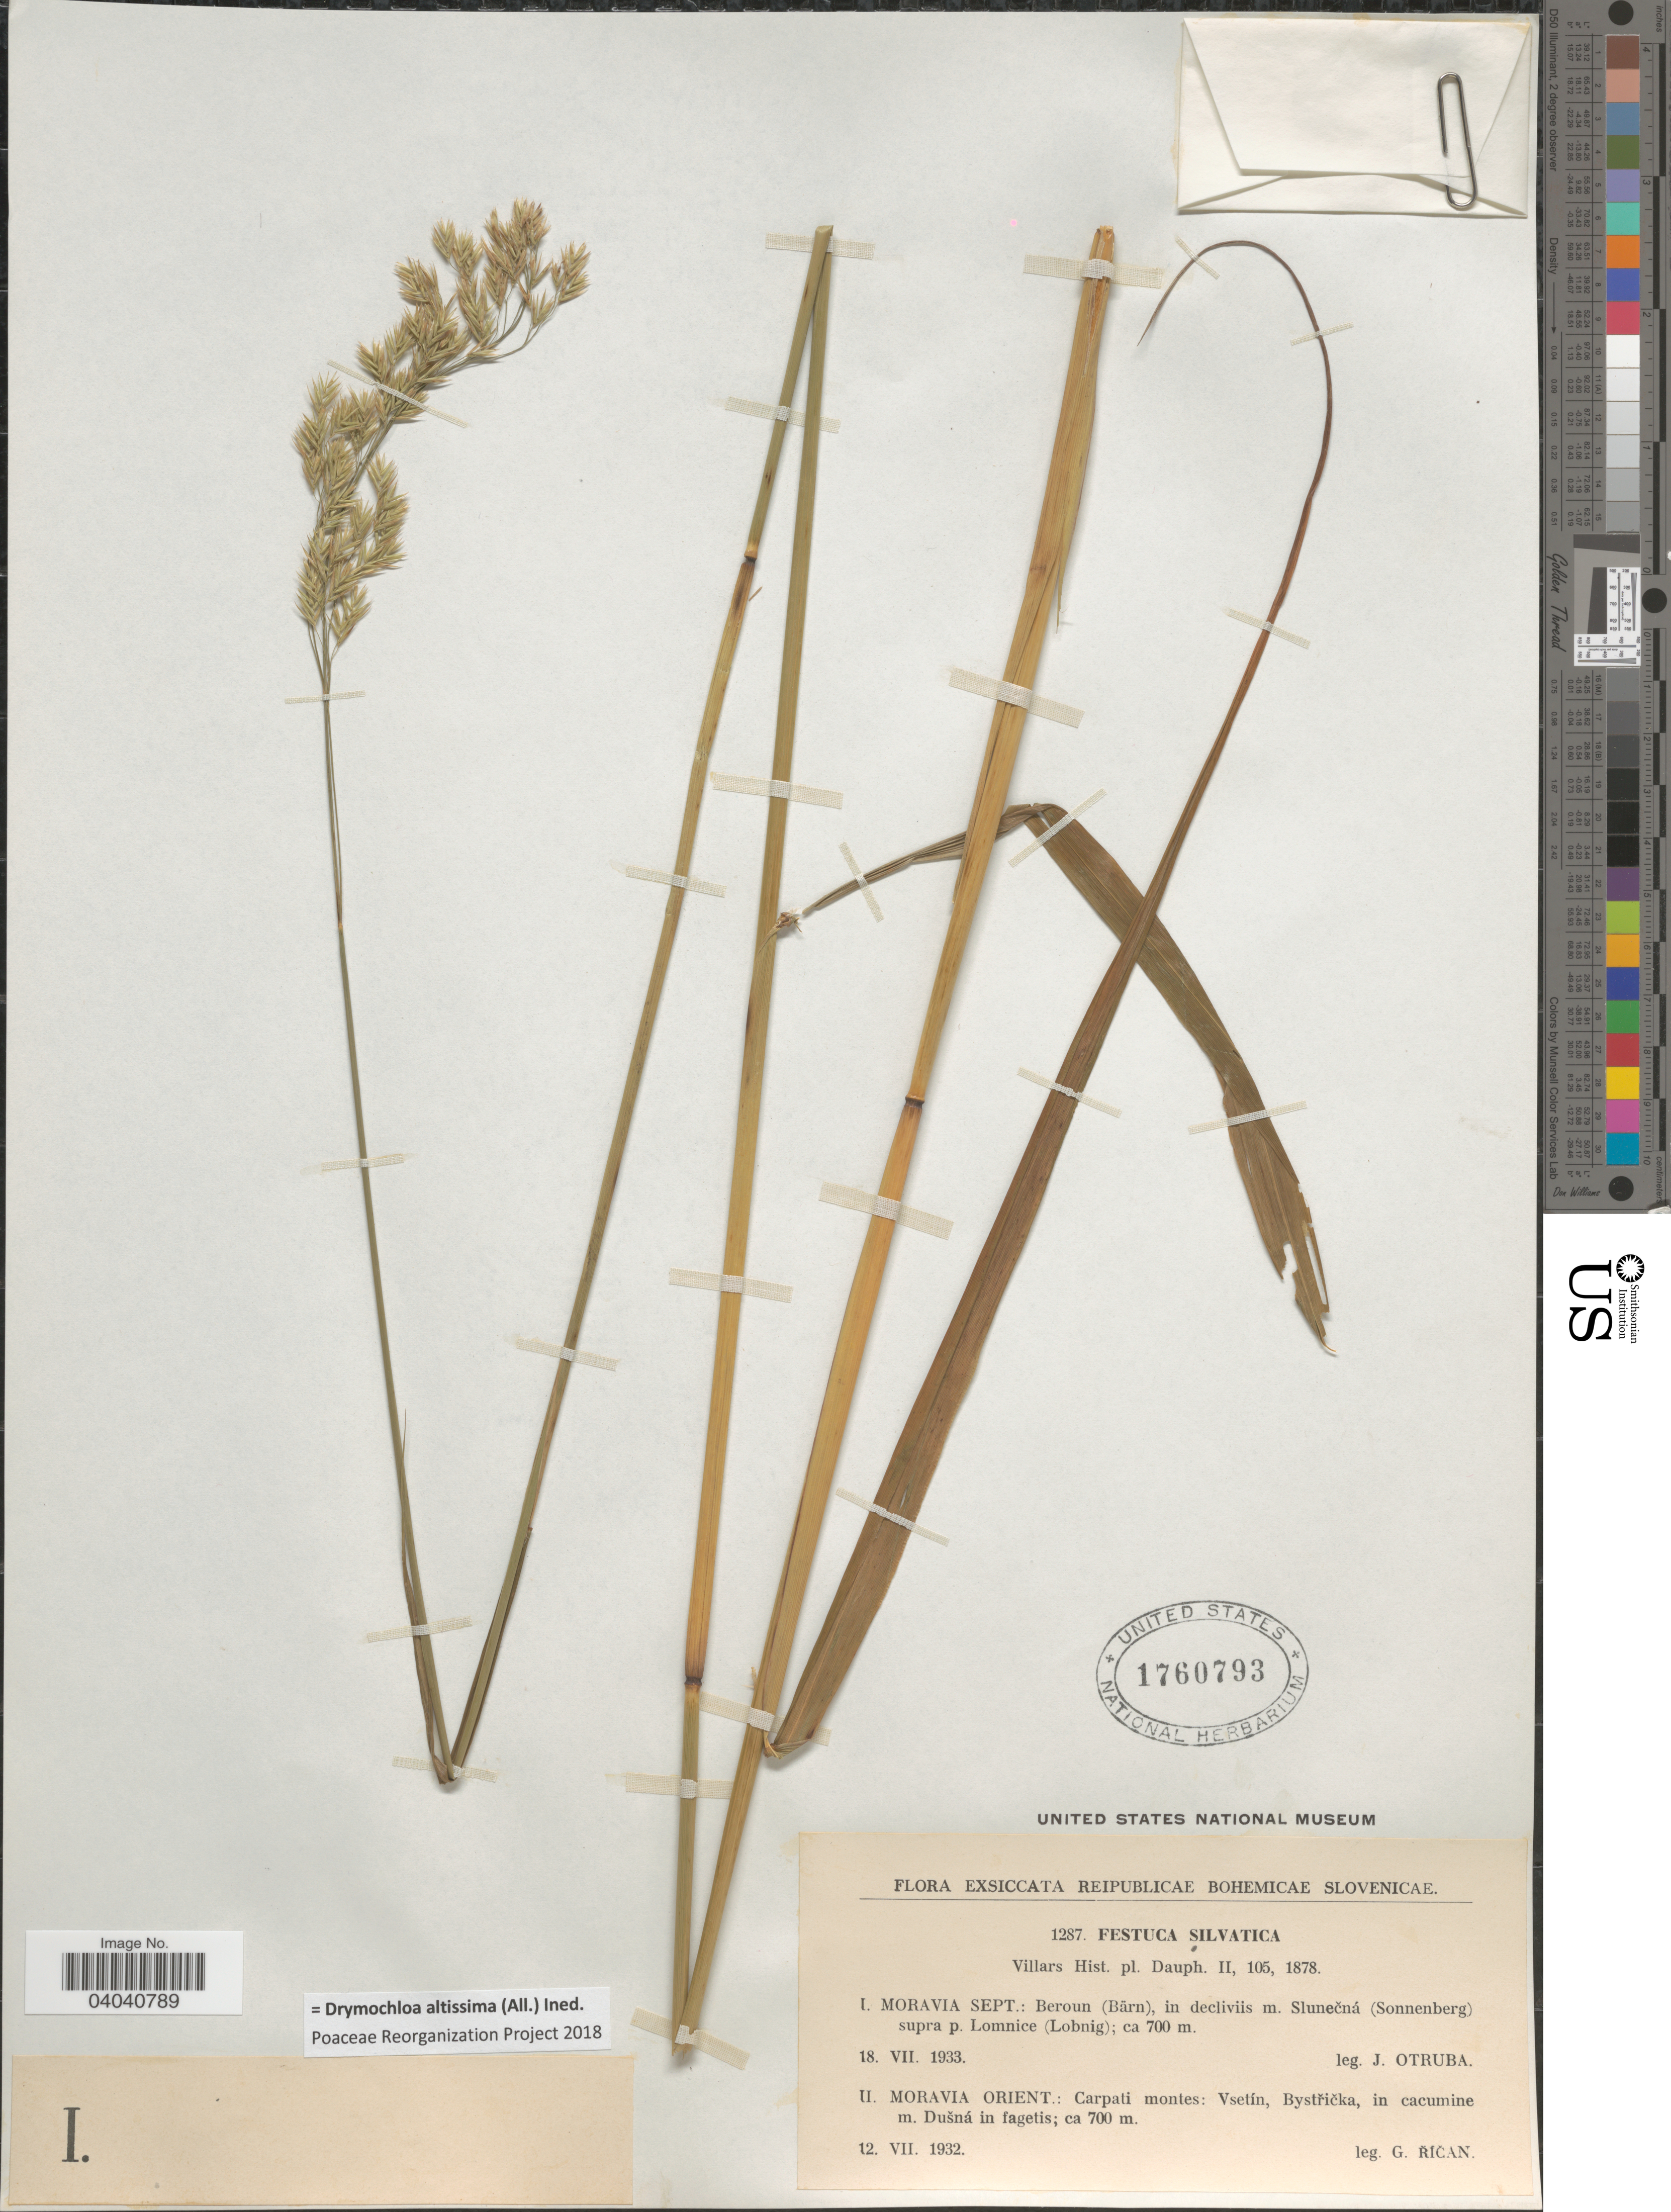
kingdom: Plantae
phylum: Tracheophyta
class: Liliopsida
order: Poales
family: Poaceae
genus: Drymochloa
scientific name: Drymochloa altissima (All.) ined.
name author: (All.)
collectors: J. Otruba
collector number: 1287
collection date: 1933-07-18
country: Czechia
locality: Reipublicae Bohemicae Slovenicae. Moravia Sept.: Beroun (Bärn), in decliviis m. Slunečná (Sonnenberg) supra p. Lomnice (Lobnig).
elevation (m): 700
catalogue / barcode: US 1760793